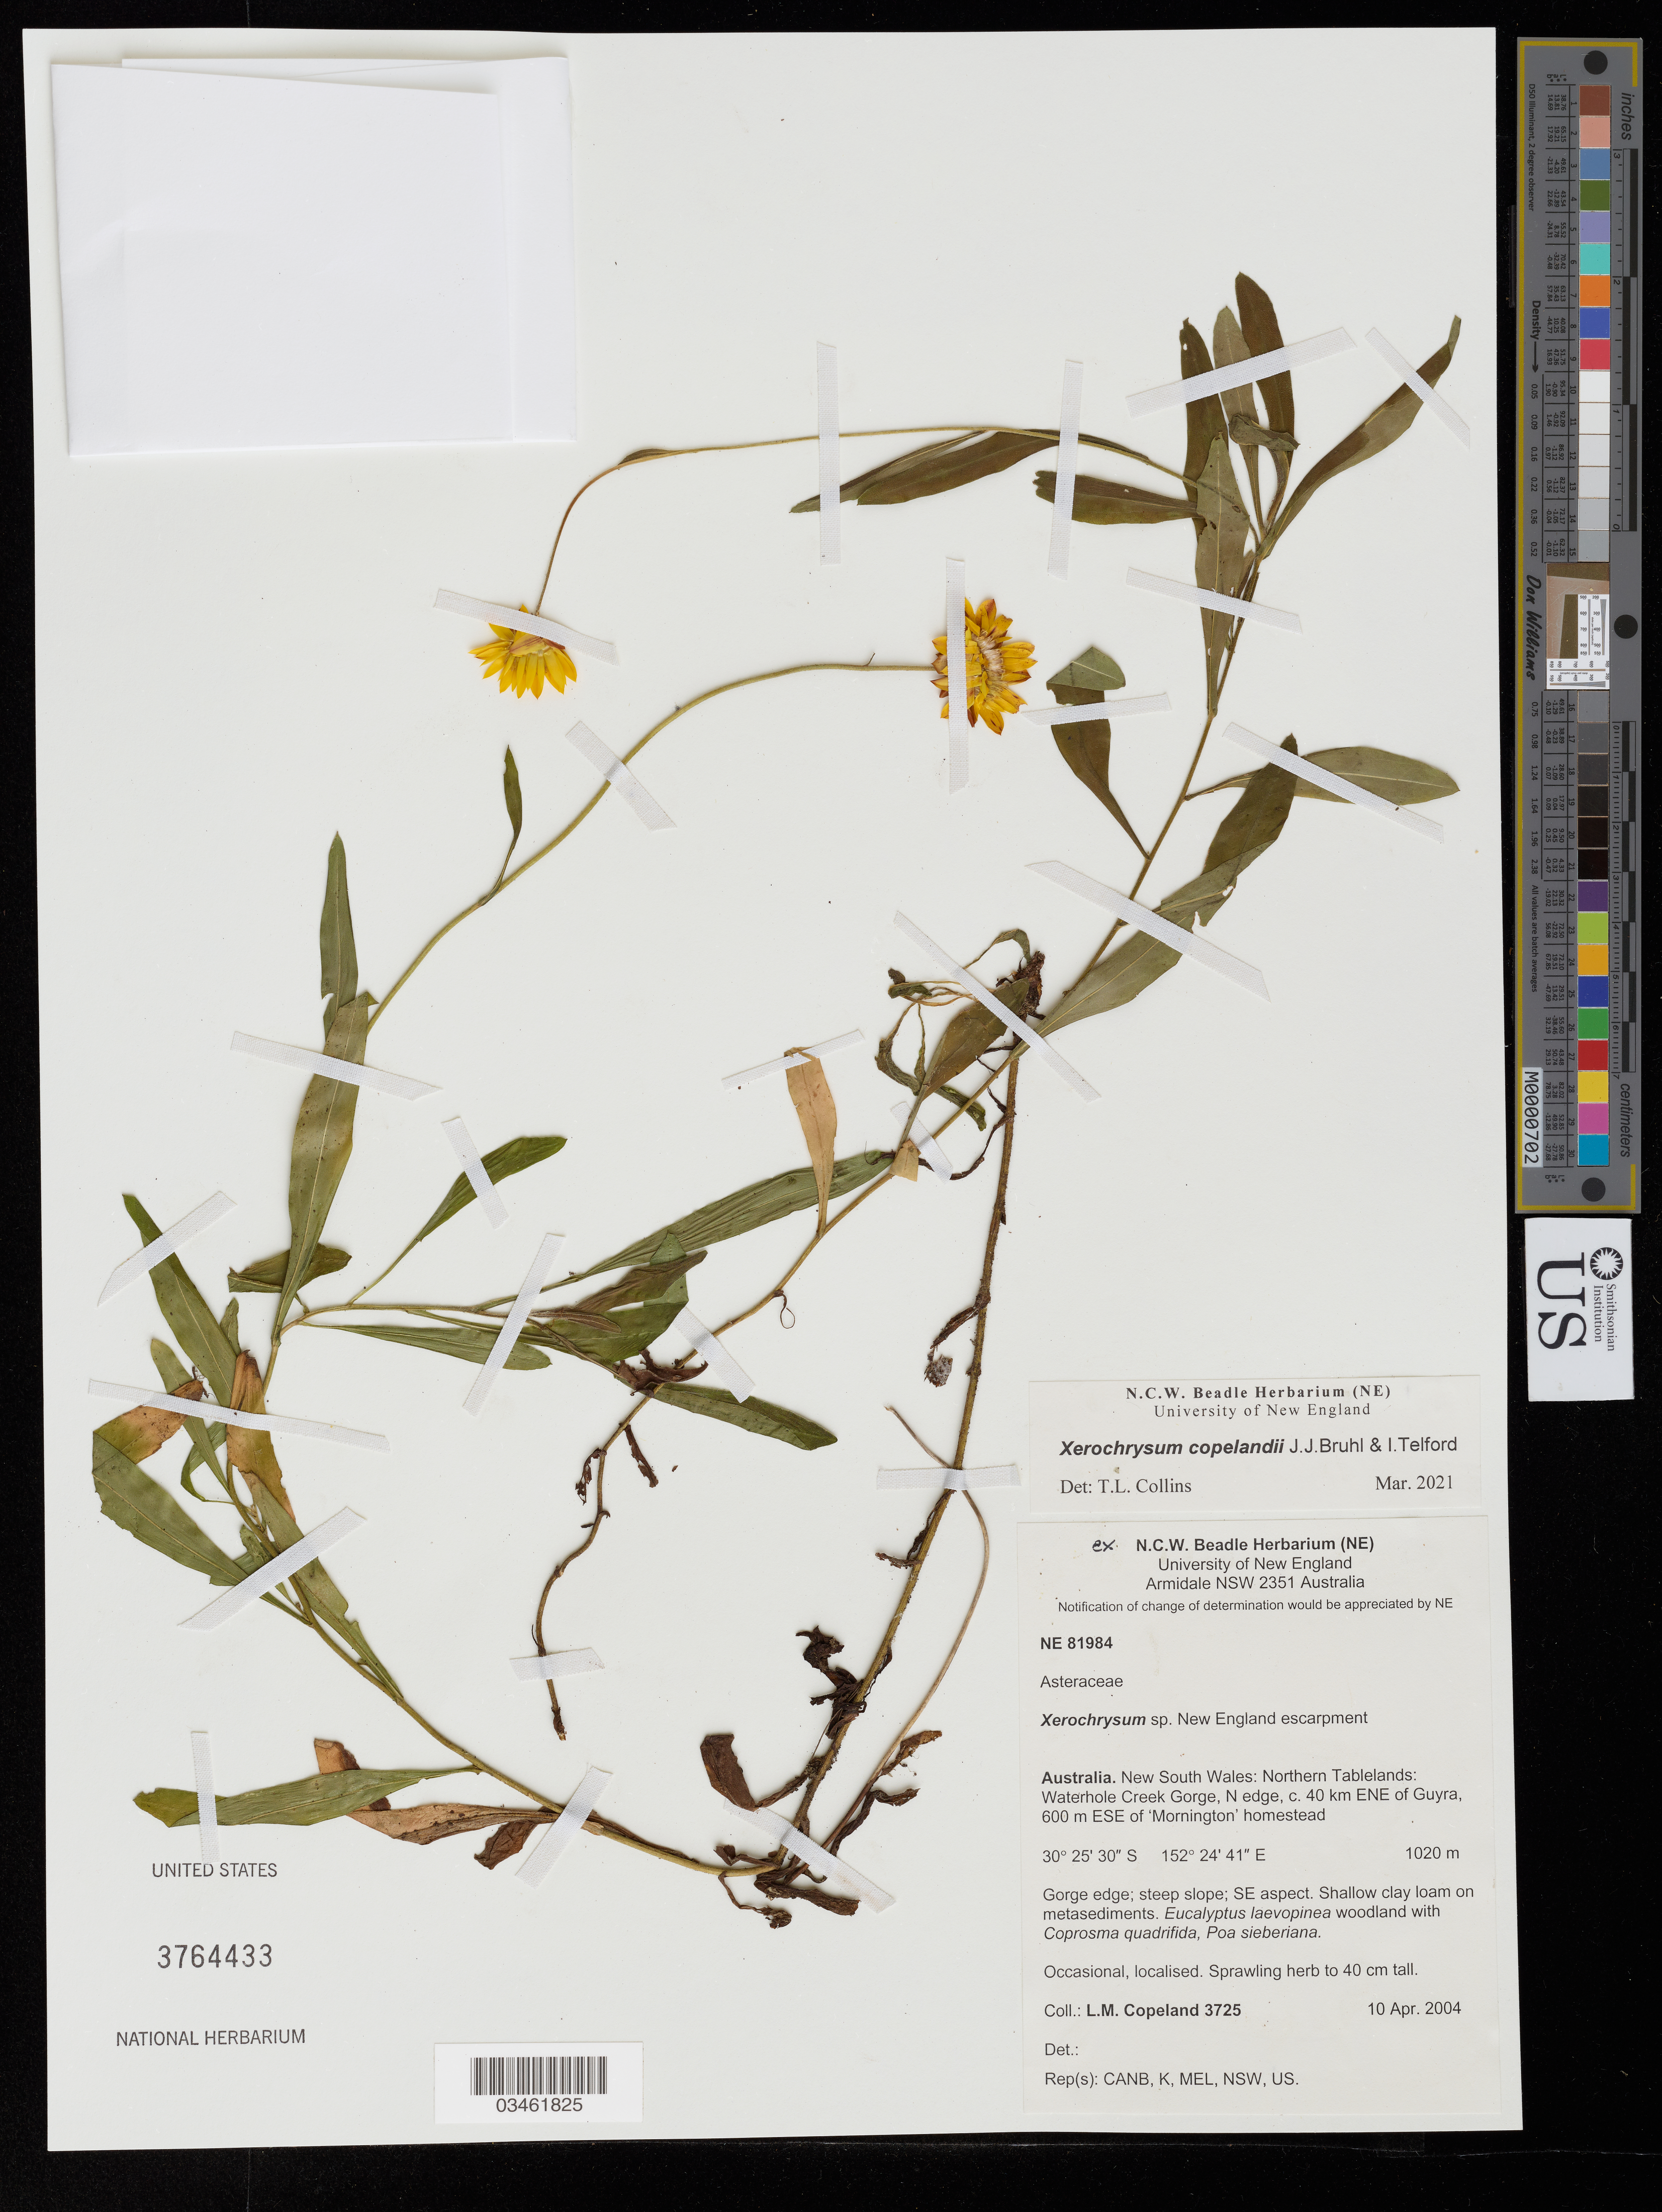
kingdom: Plantae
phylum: Tracheophyta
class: Magnoliopsida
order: Asterales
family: Asteraceae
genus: Xerochrysum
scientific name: Xerochrysum copelandii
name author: J.J. Bruhl & I. Telford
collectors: L. Copeland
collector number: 3725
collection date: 2004-04-10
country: Australia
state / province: New South Wales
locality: Northern Tablelands: Waterhole Creek Gorge, N edge, c. 40 km ENE of Guyra, 600 m ESE of 'Mornington' homestead.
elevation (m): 1020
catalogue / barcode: US 3764433